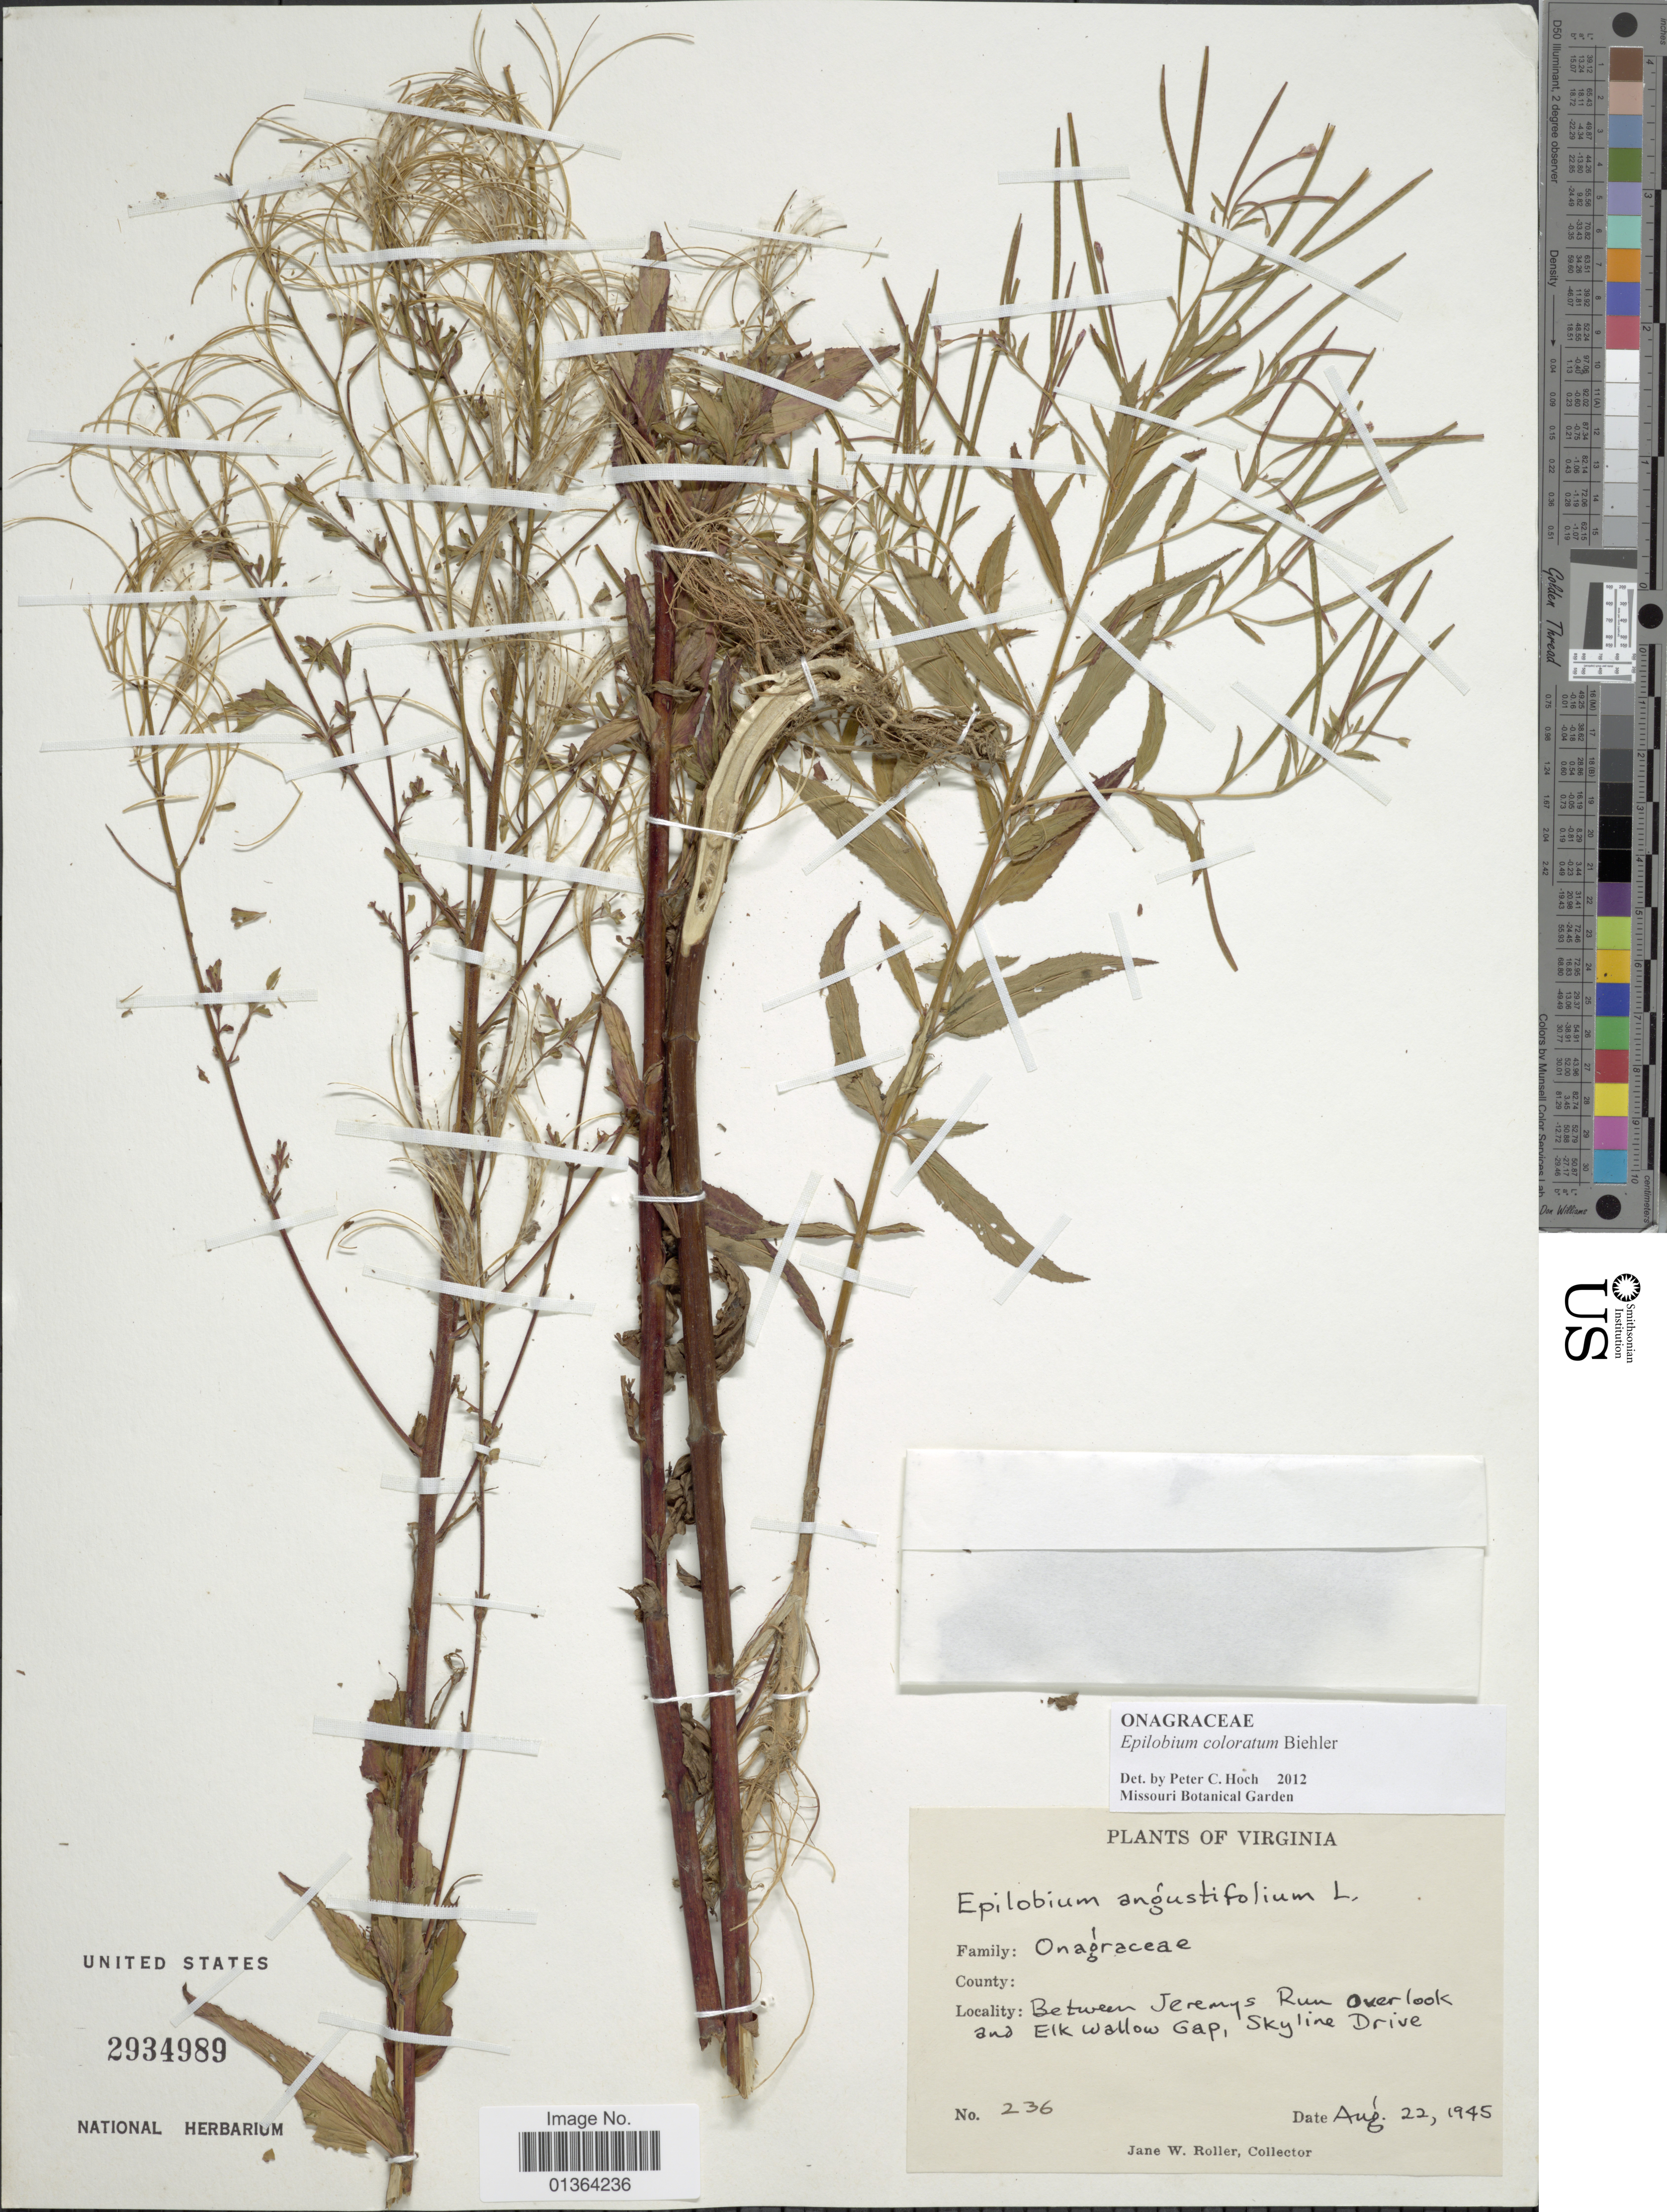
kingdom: Plantae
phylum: Tracheophyta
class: Magnoliopsida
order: Myrtales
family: Onagraceae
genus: Epilobium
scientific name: Epilobium coloratum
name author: Biehler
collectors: J. W. Roller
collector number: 236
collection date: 1945-08-22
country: United States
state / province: Virginia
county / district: Rappahannock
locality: Between Jeremys Run overlook and Elk wallow Gap, Skyline Drive.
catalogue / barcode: US 2934989